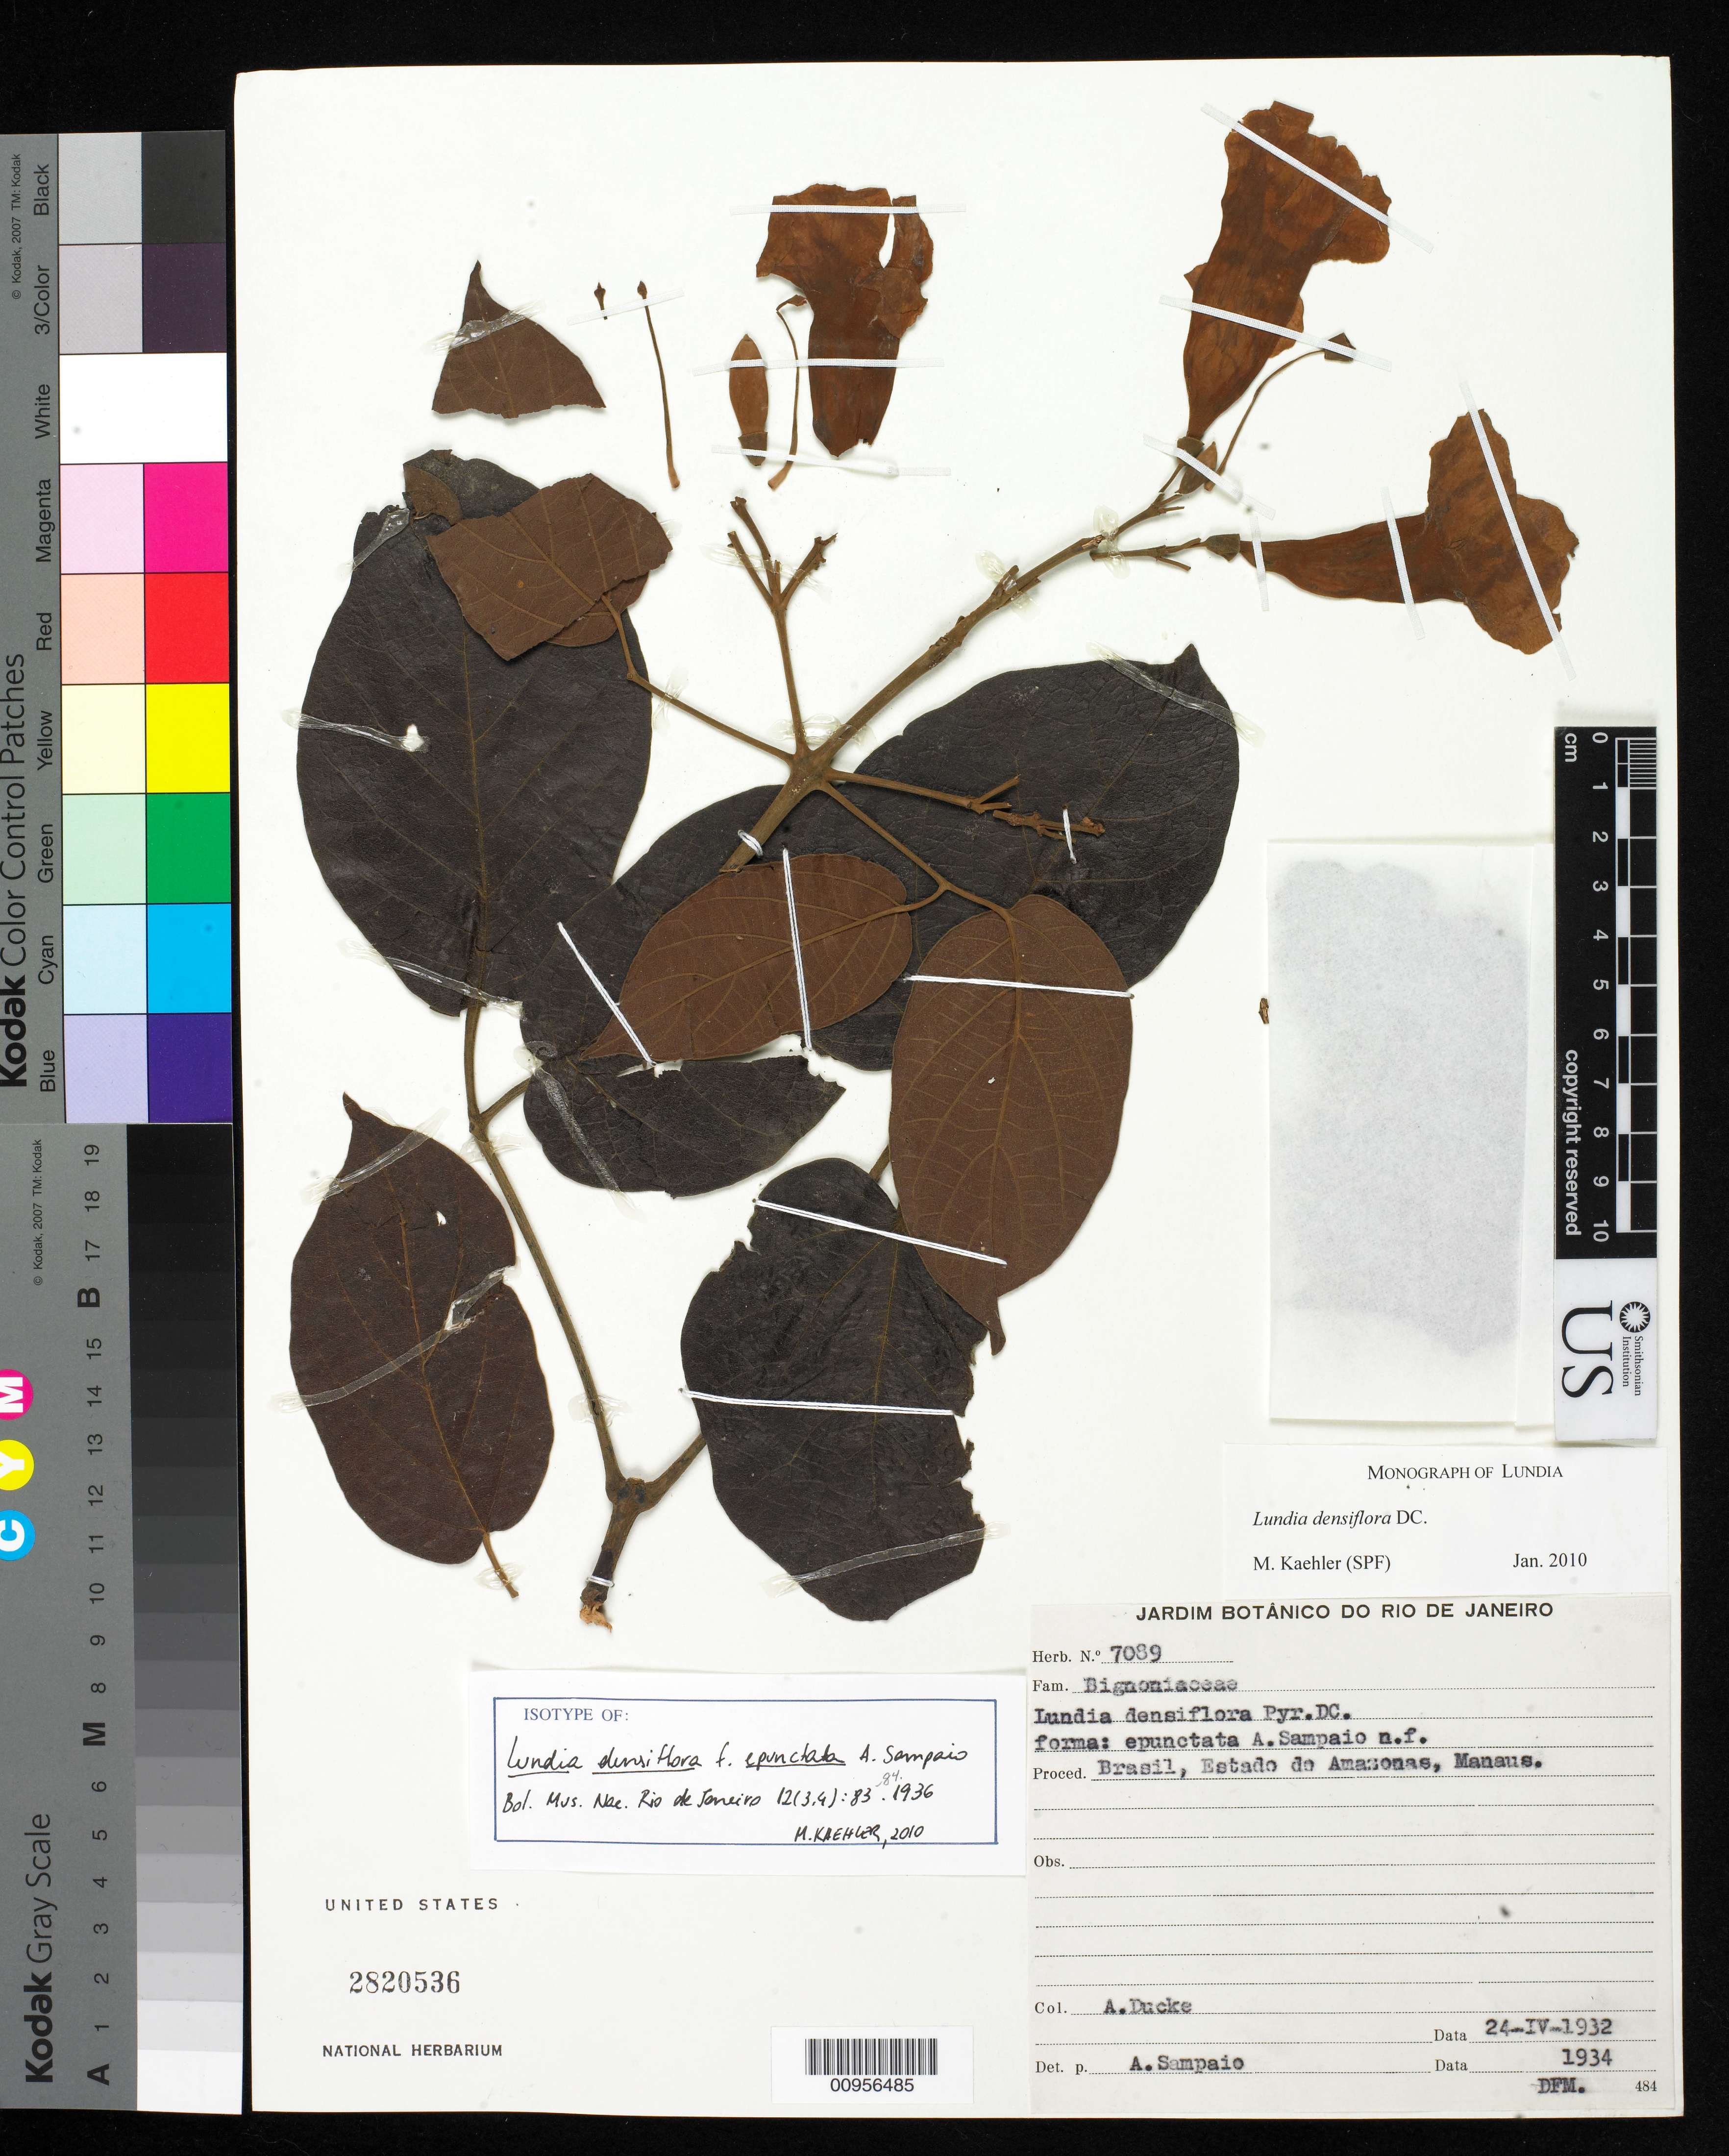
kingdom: Plantae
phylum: Tracheophyta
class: Magnoliopsida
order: Lamiales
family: Bignoniaceae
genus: Lundia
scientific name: Lundia densiflora f. epunctata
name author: A. Samp.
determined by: Kaehler, M.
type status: Syntype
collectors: A. Ducke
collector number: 7089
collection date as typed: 24 Apr 1932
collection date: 1932-04-24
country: Brazil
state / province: Amazonas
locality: Brasil, Estado do Amazonas, Manaus.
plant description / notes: One of two collections cited in protologue (fl. 24 Apr 1932, fr. 29 May 1932). Annotated as "isotype" by M. Kaehler (SPF, 2010).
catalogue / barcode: US 2820536